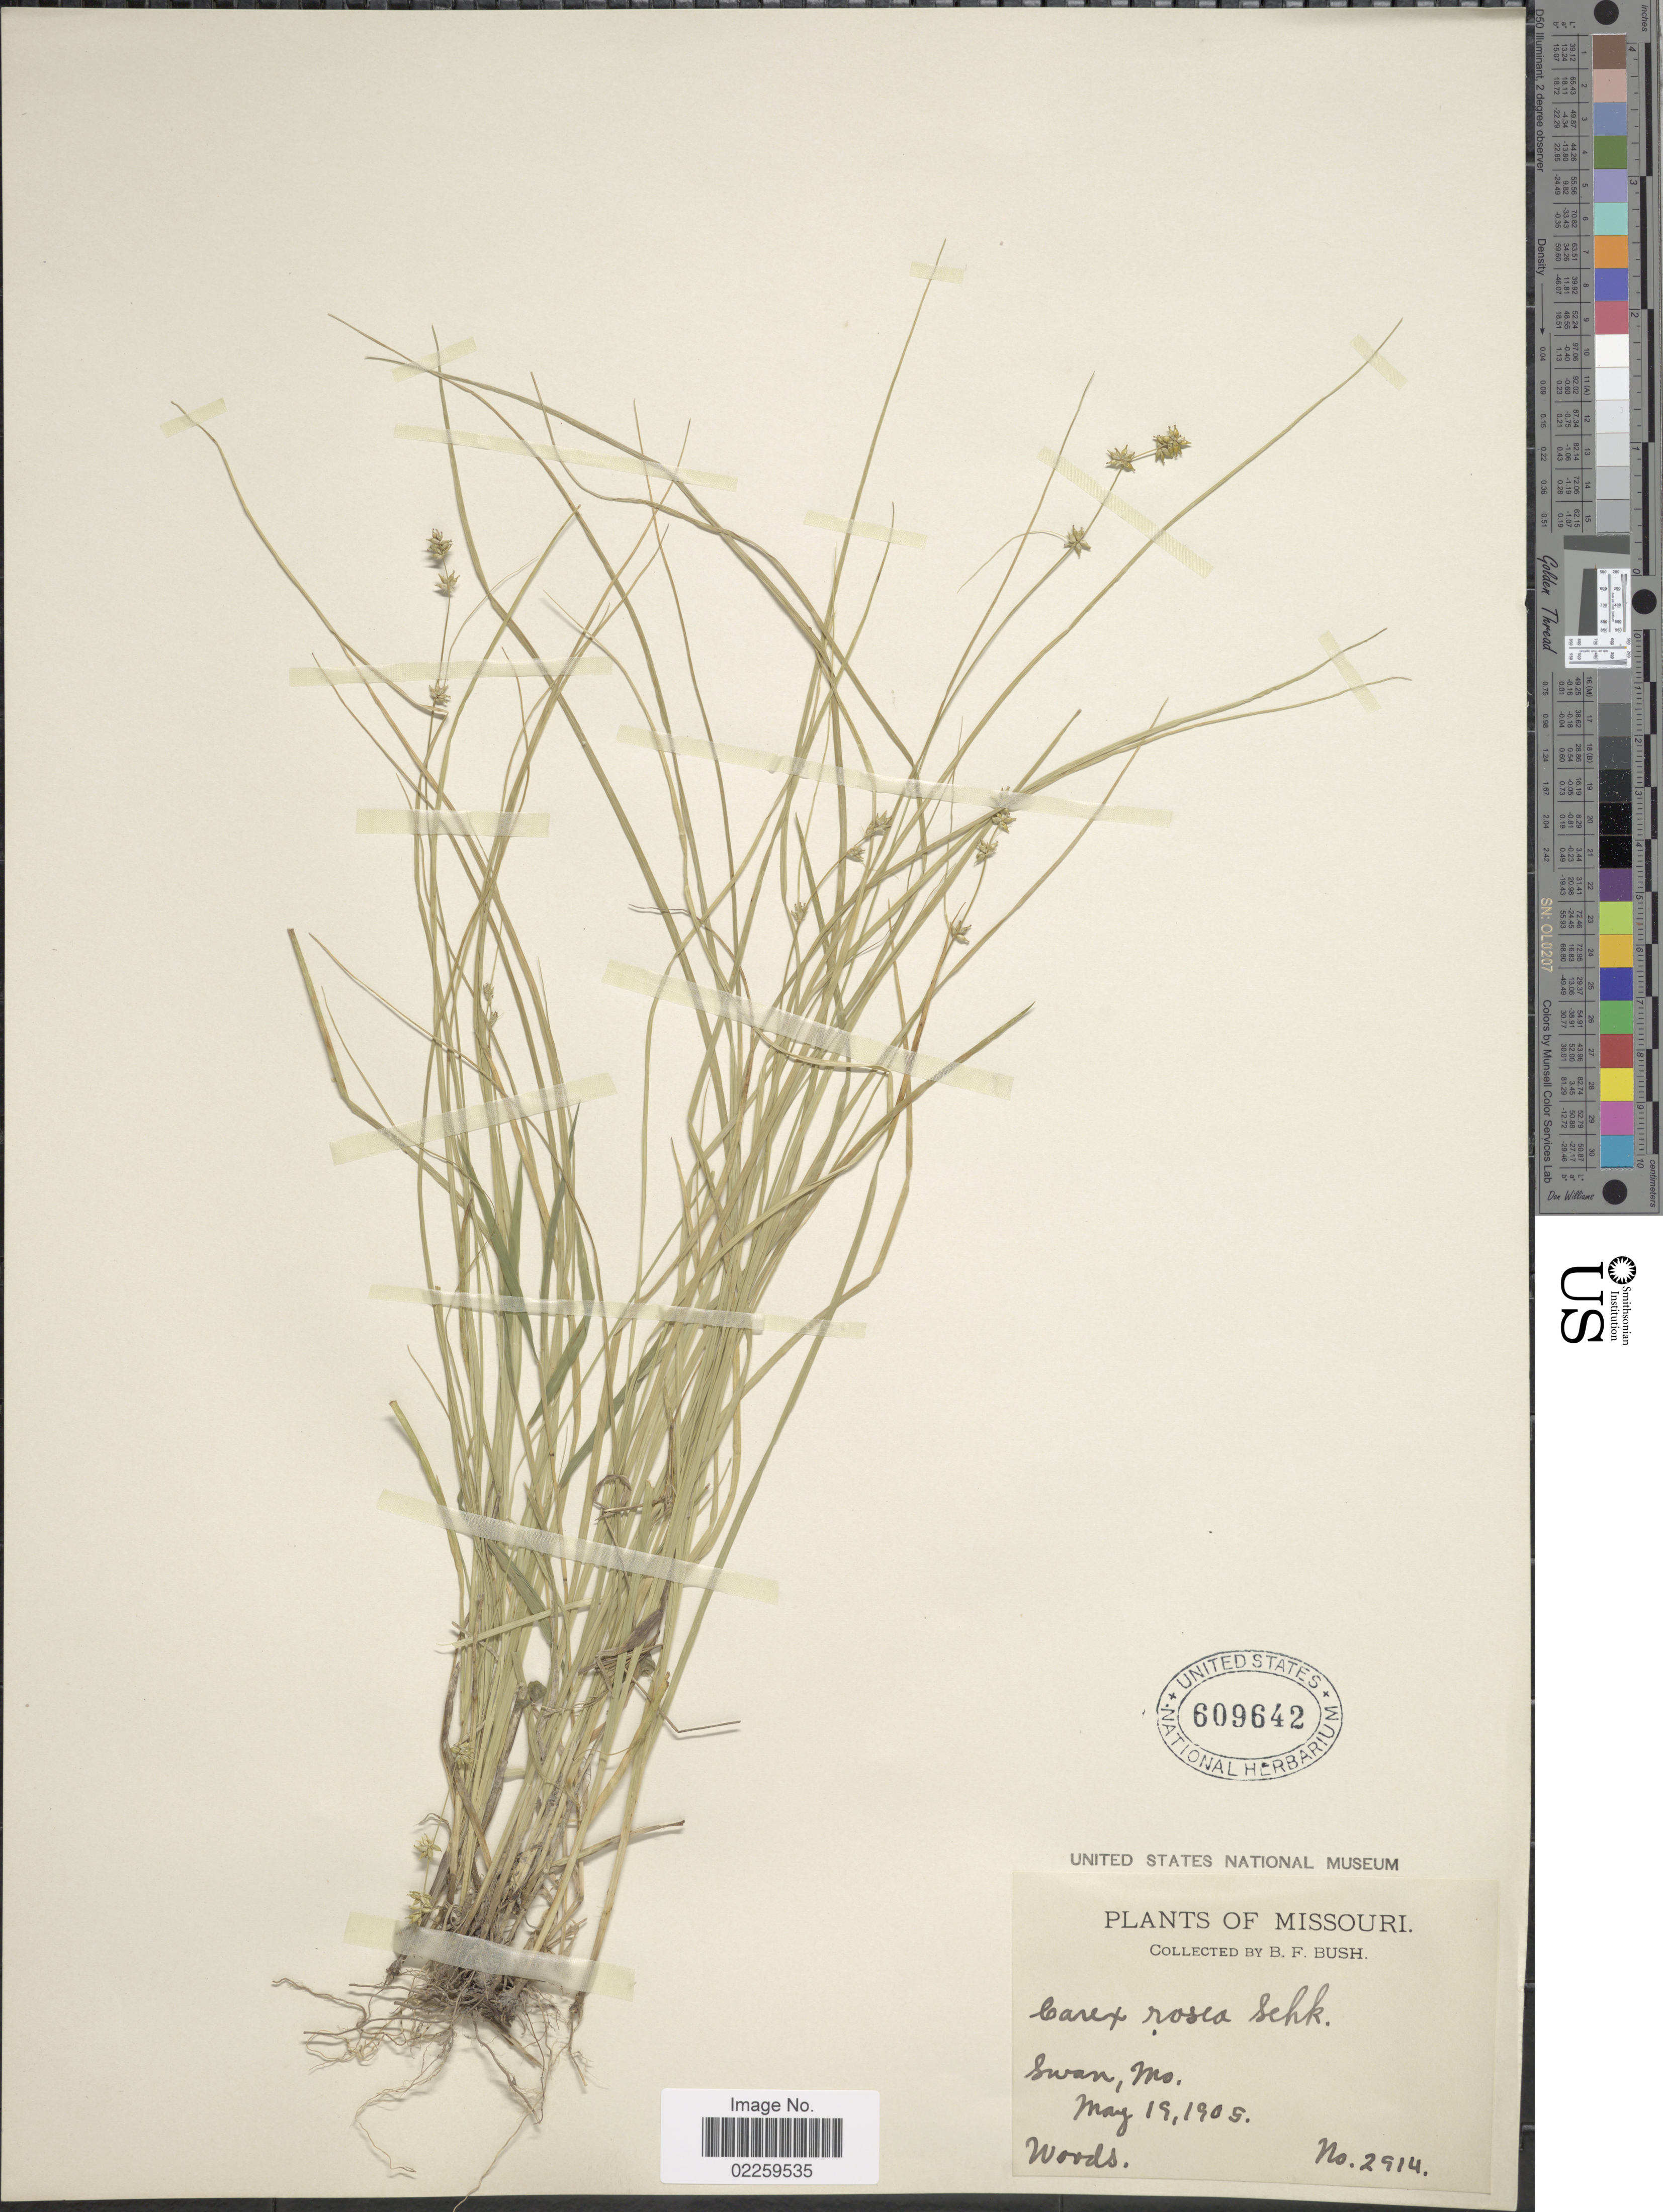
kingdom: Plantae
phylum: Tracheophyta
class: Liliopsida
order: Poales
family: Cyperaceae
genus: Carex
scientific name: Carex rosea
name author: Willd.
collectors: B. F. Bush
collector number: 2914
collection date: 1905-05-19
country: United States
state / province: Missouri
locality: Missouri, Swan, Mo.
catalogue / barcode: US 609642